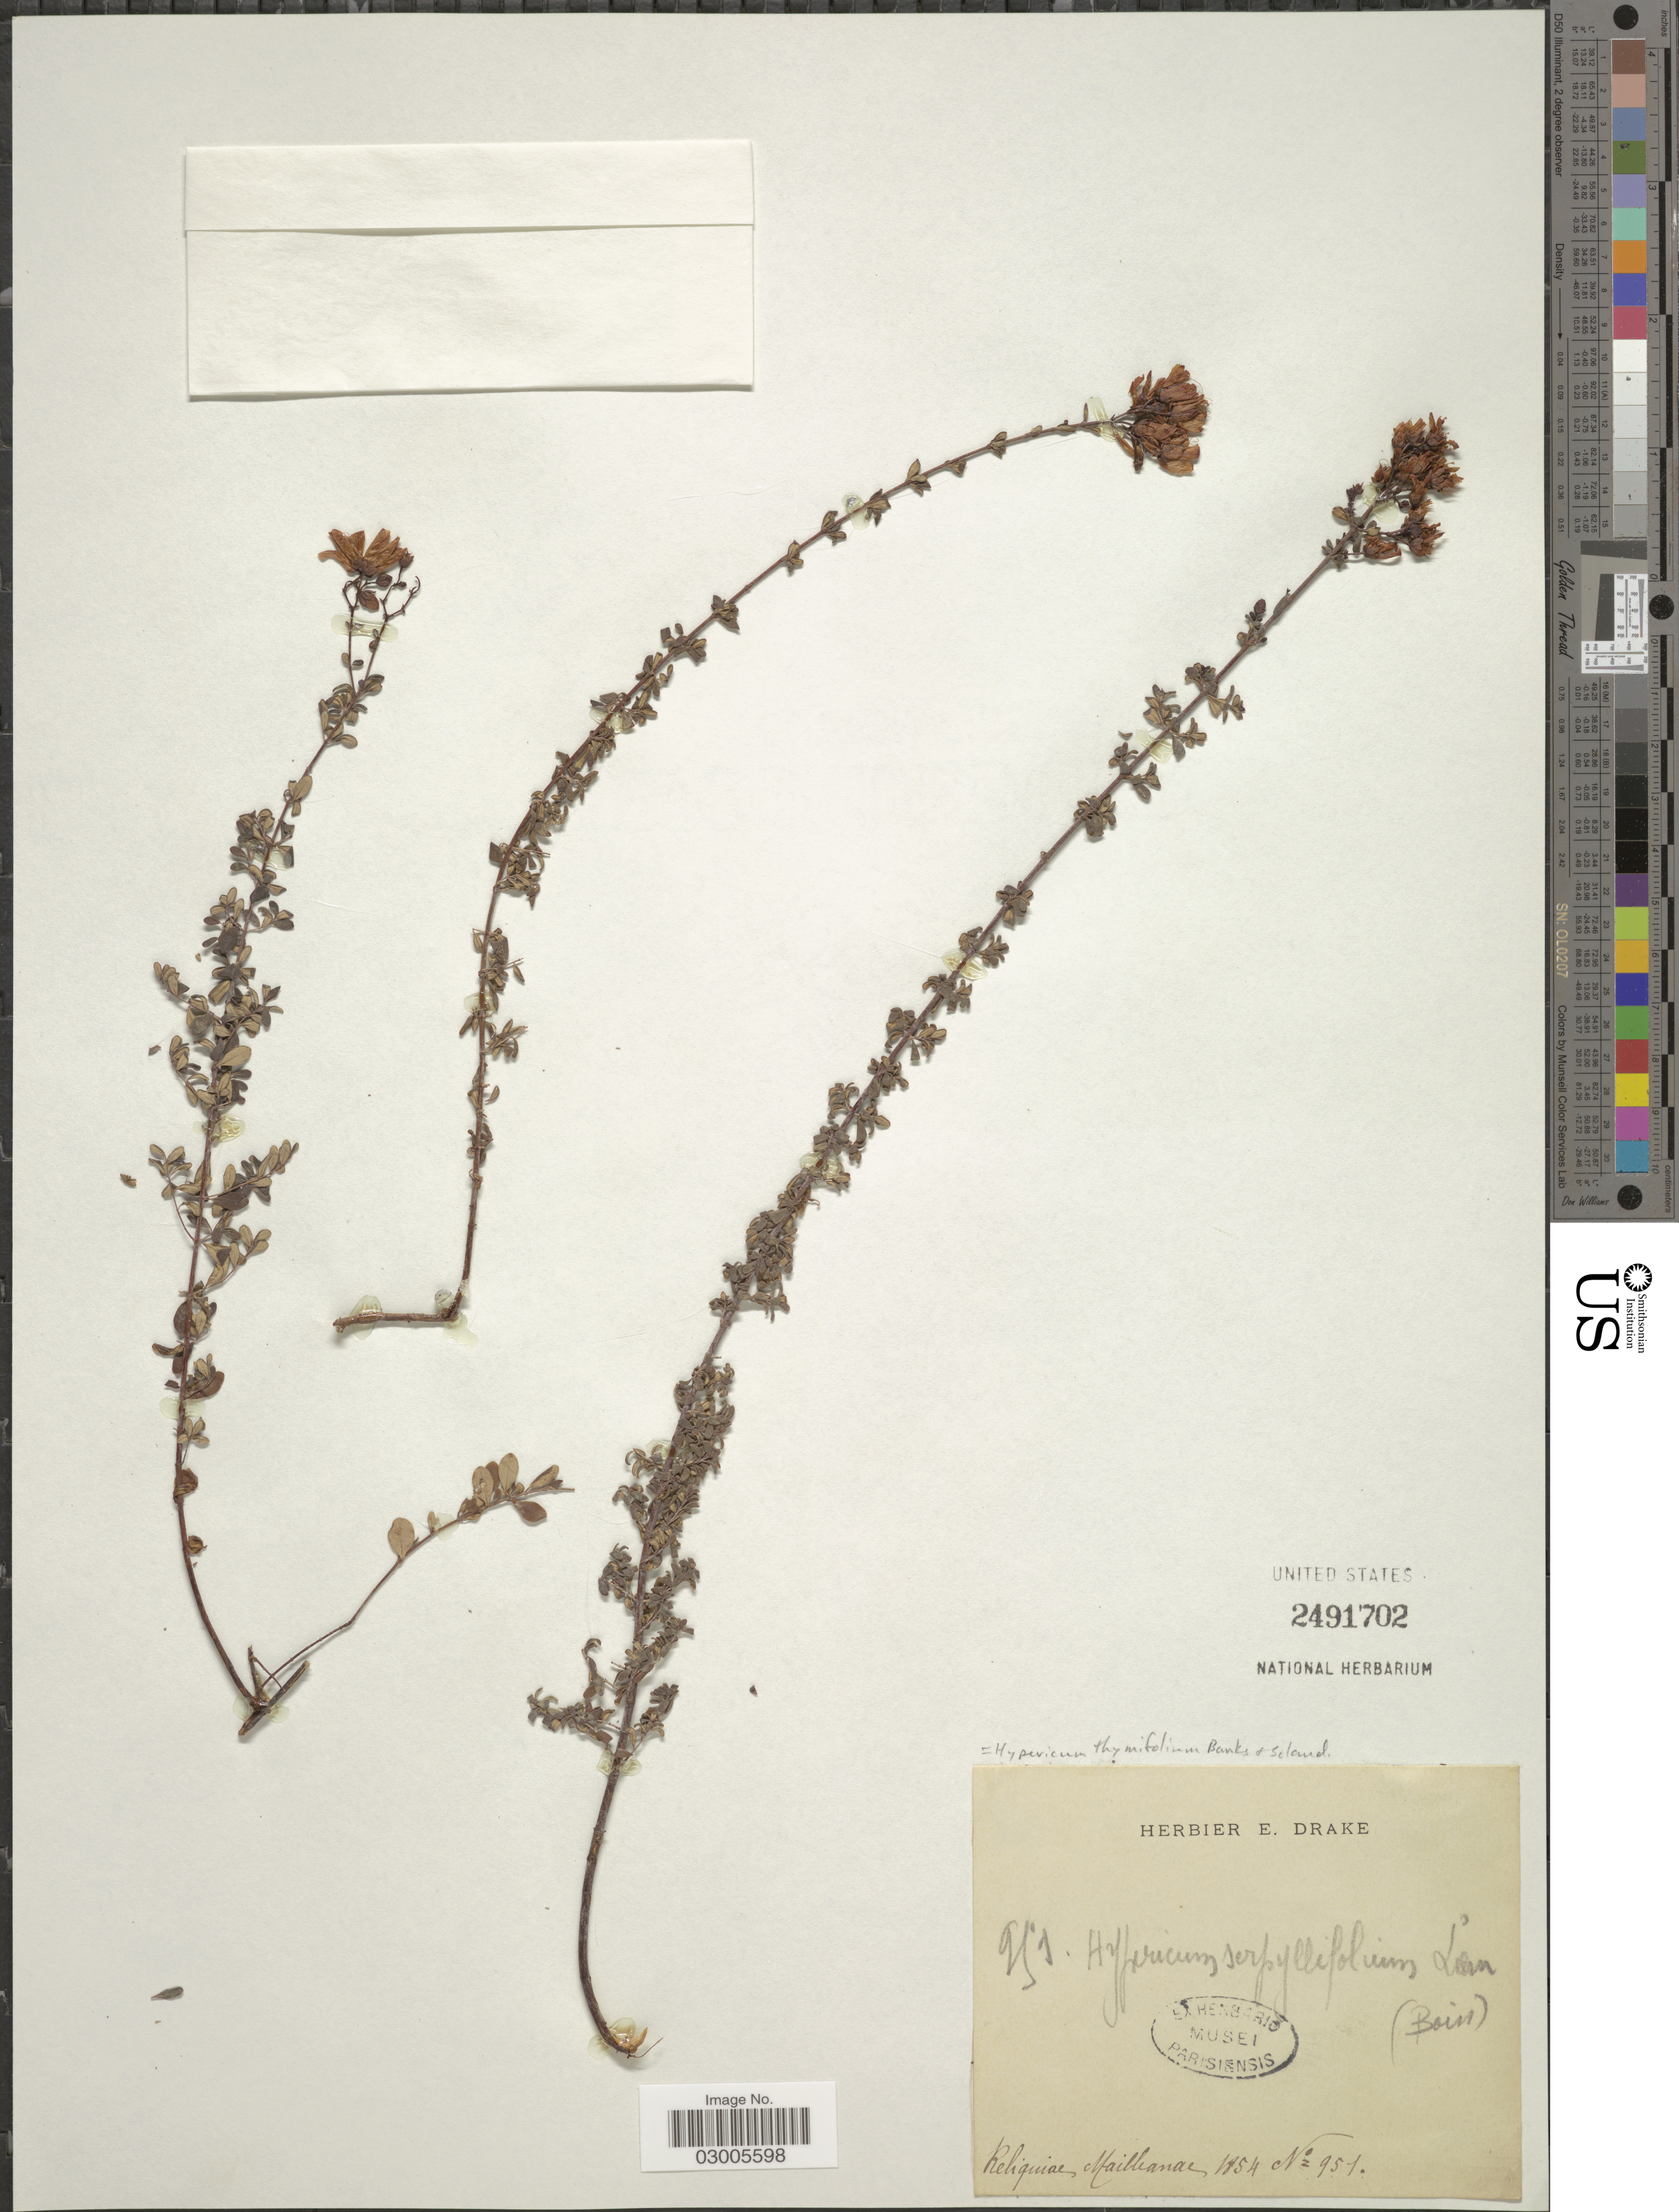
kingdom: Plantae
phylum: Tracheophyta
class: Magnoliopsida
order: Malpighiales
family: Hypericaceae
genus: Hypericum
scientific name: Hypericum thymifolium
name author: Banks & Sol.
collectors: ex herb. E. Drake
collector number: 951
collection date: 1854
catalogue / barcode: US 2491702